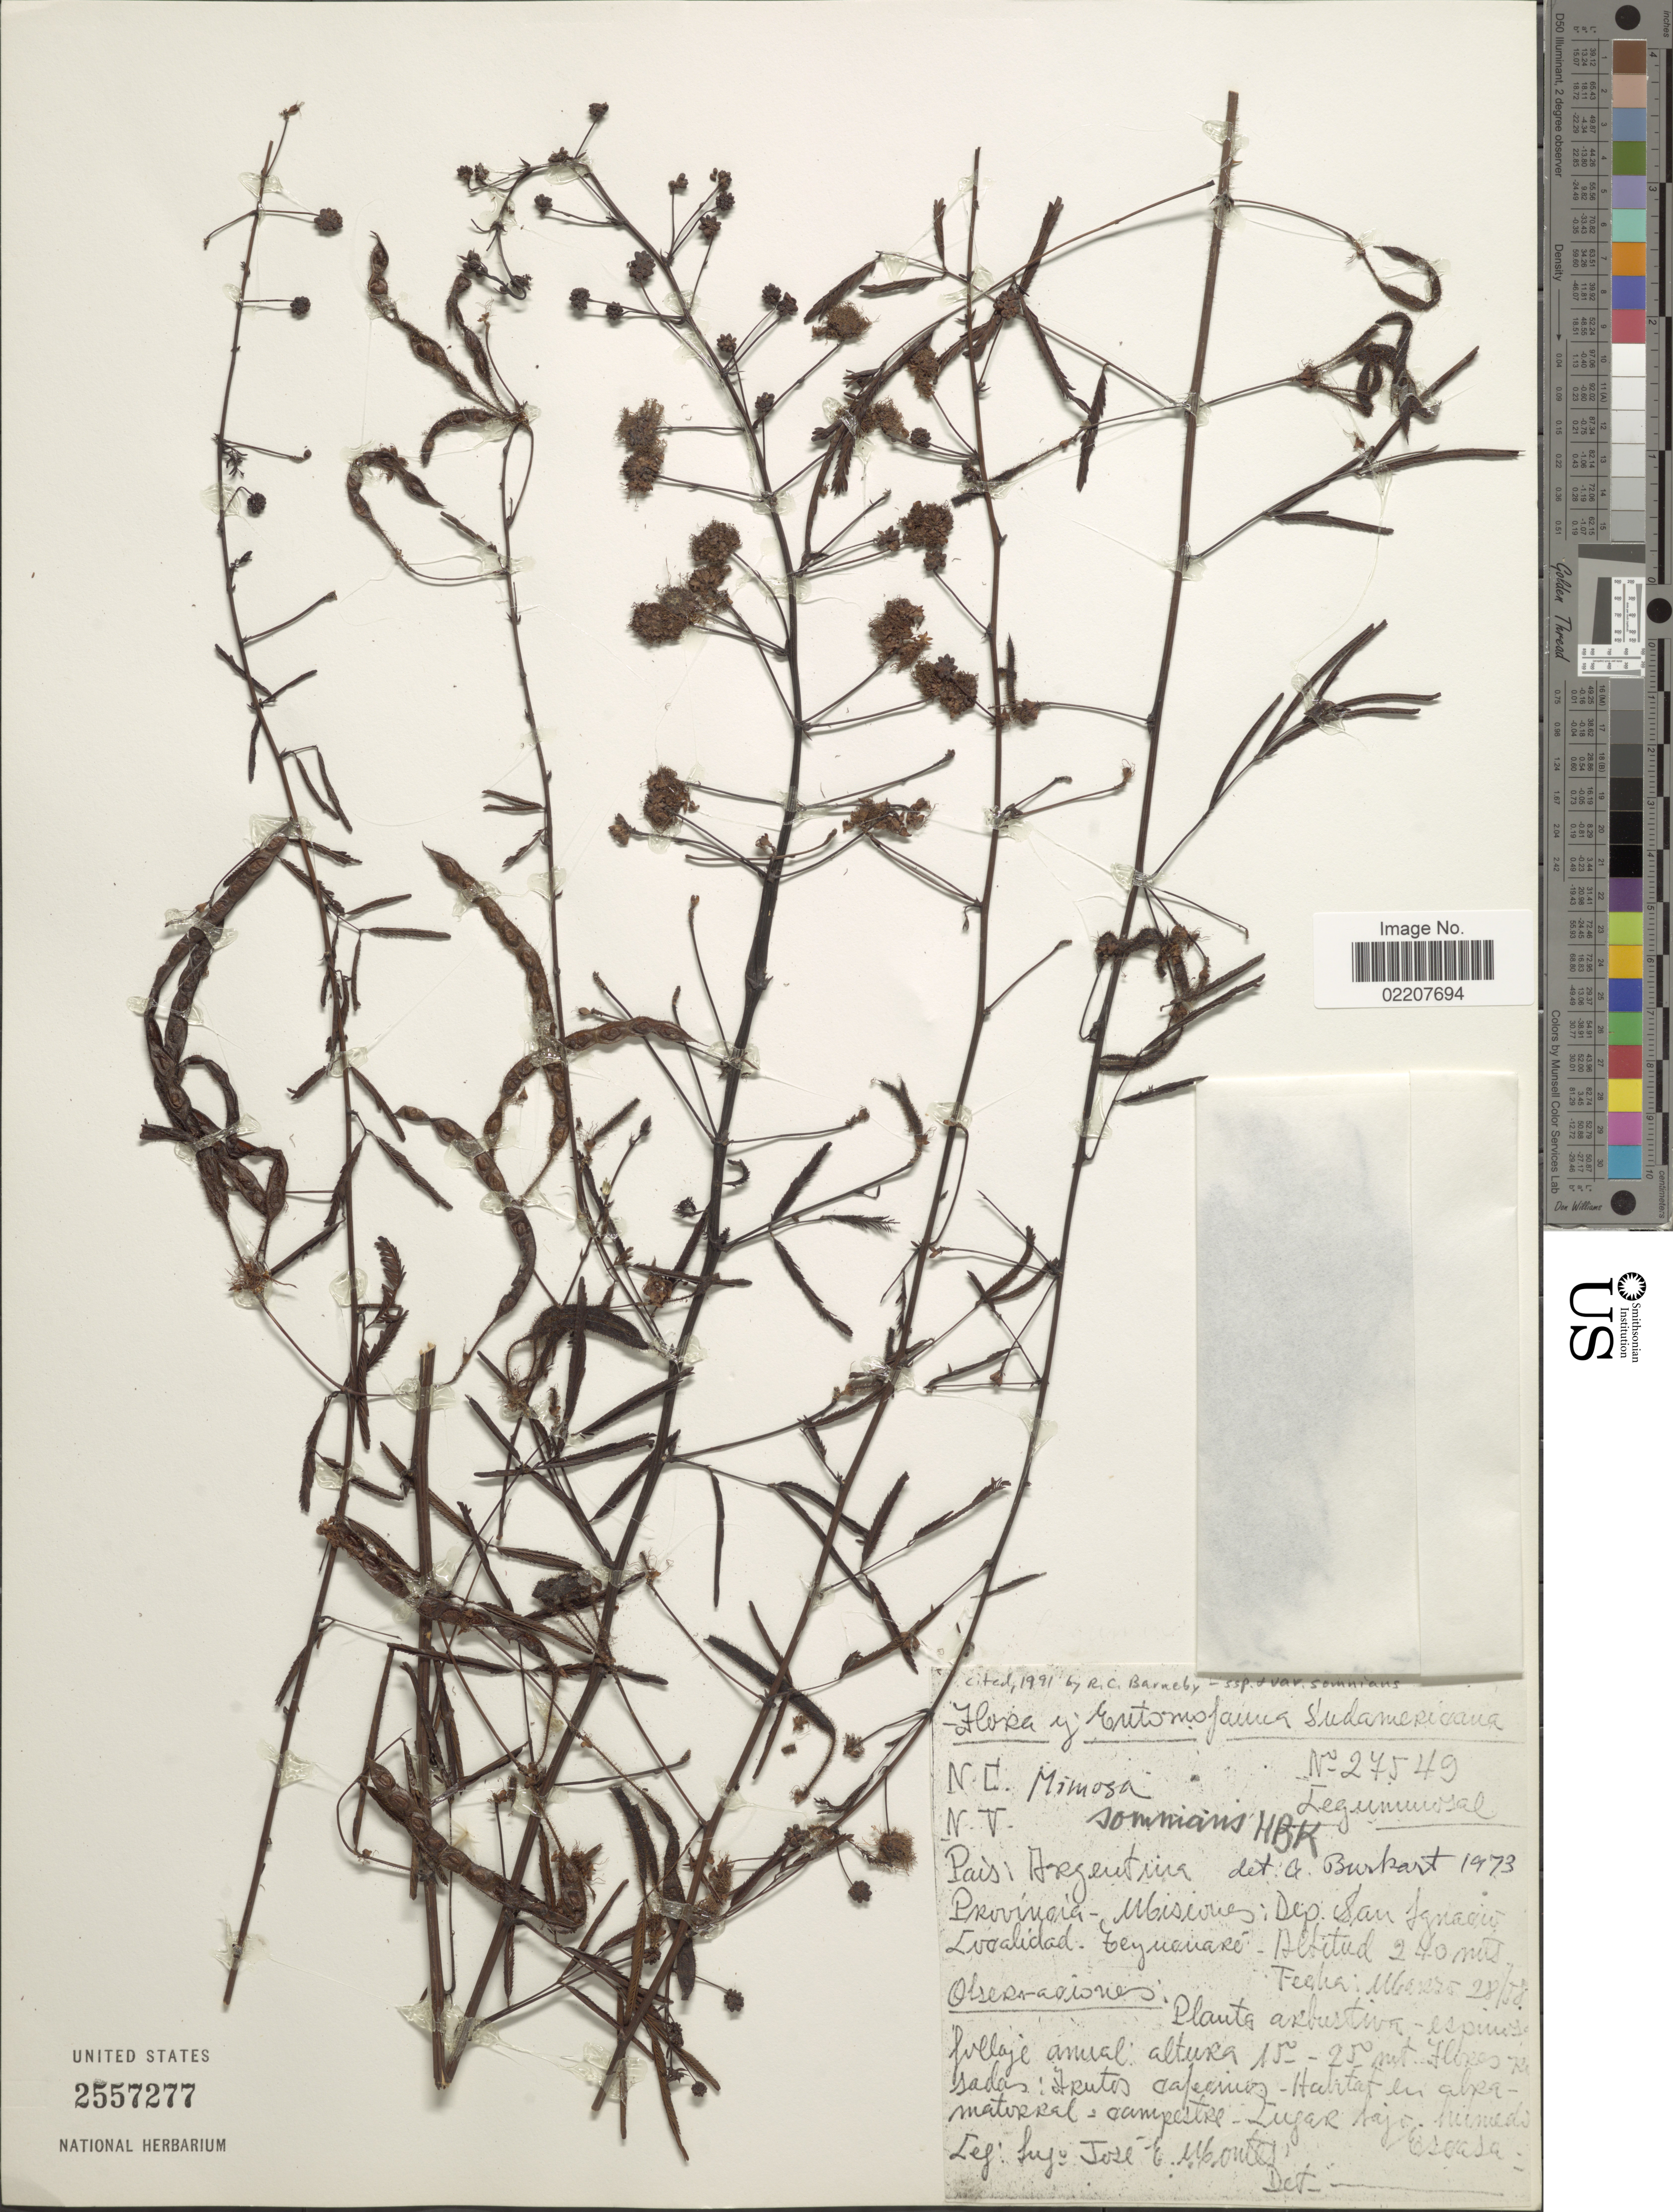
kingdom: Plantae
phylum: Tracheophyta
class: Magnoliopsida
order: Fabales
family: Fabaceae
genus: Mimosa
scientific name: Mimosa somnians var. somnians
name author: Humb. & Bonpl. ex Willd.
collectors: J. E. Montes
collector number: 27549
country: Argentina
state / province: Misiones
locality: Provincia - Missiones: Dep. San Ignacio, Teyucuaré.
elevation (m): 150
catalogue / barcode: US 2557277